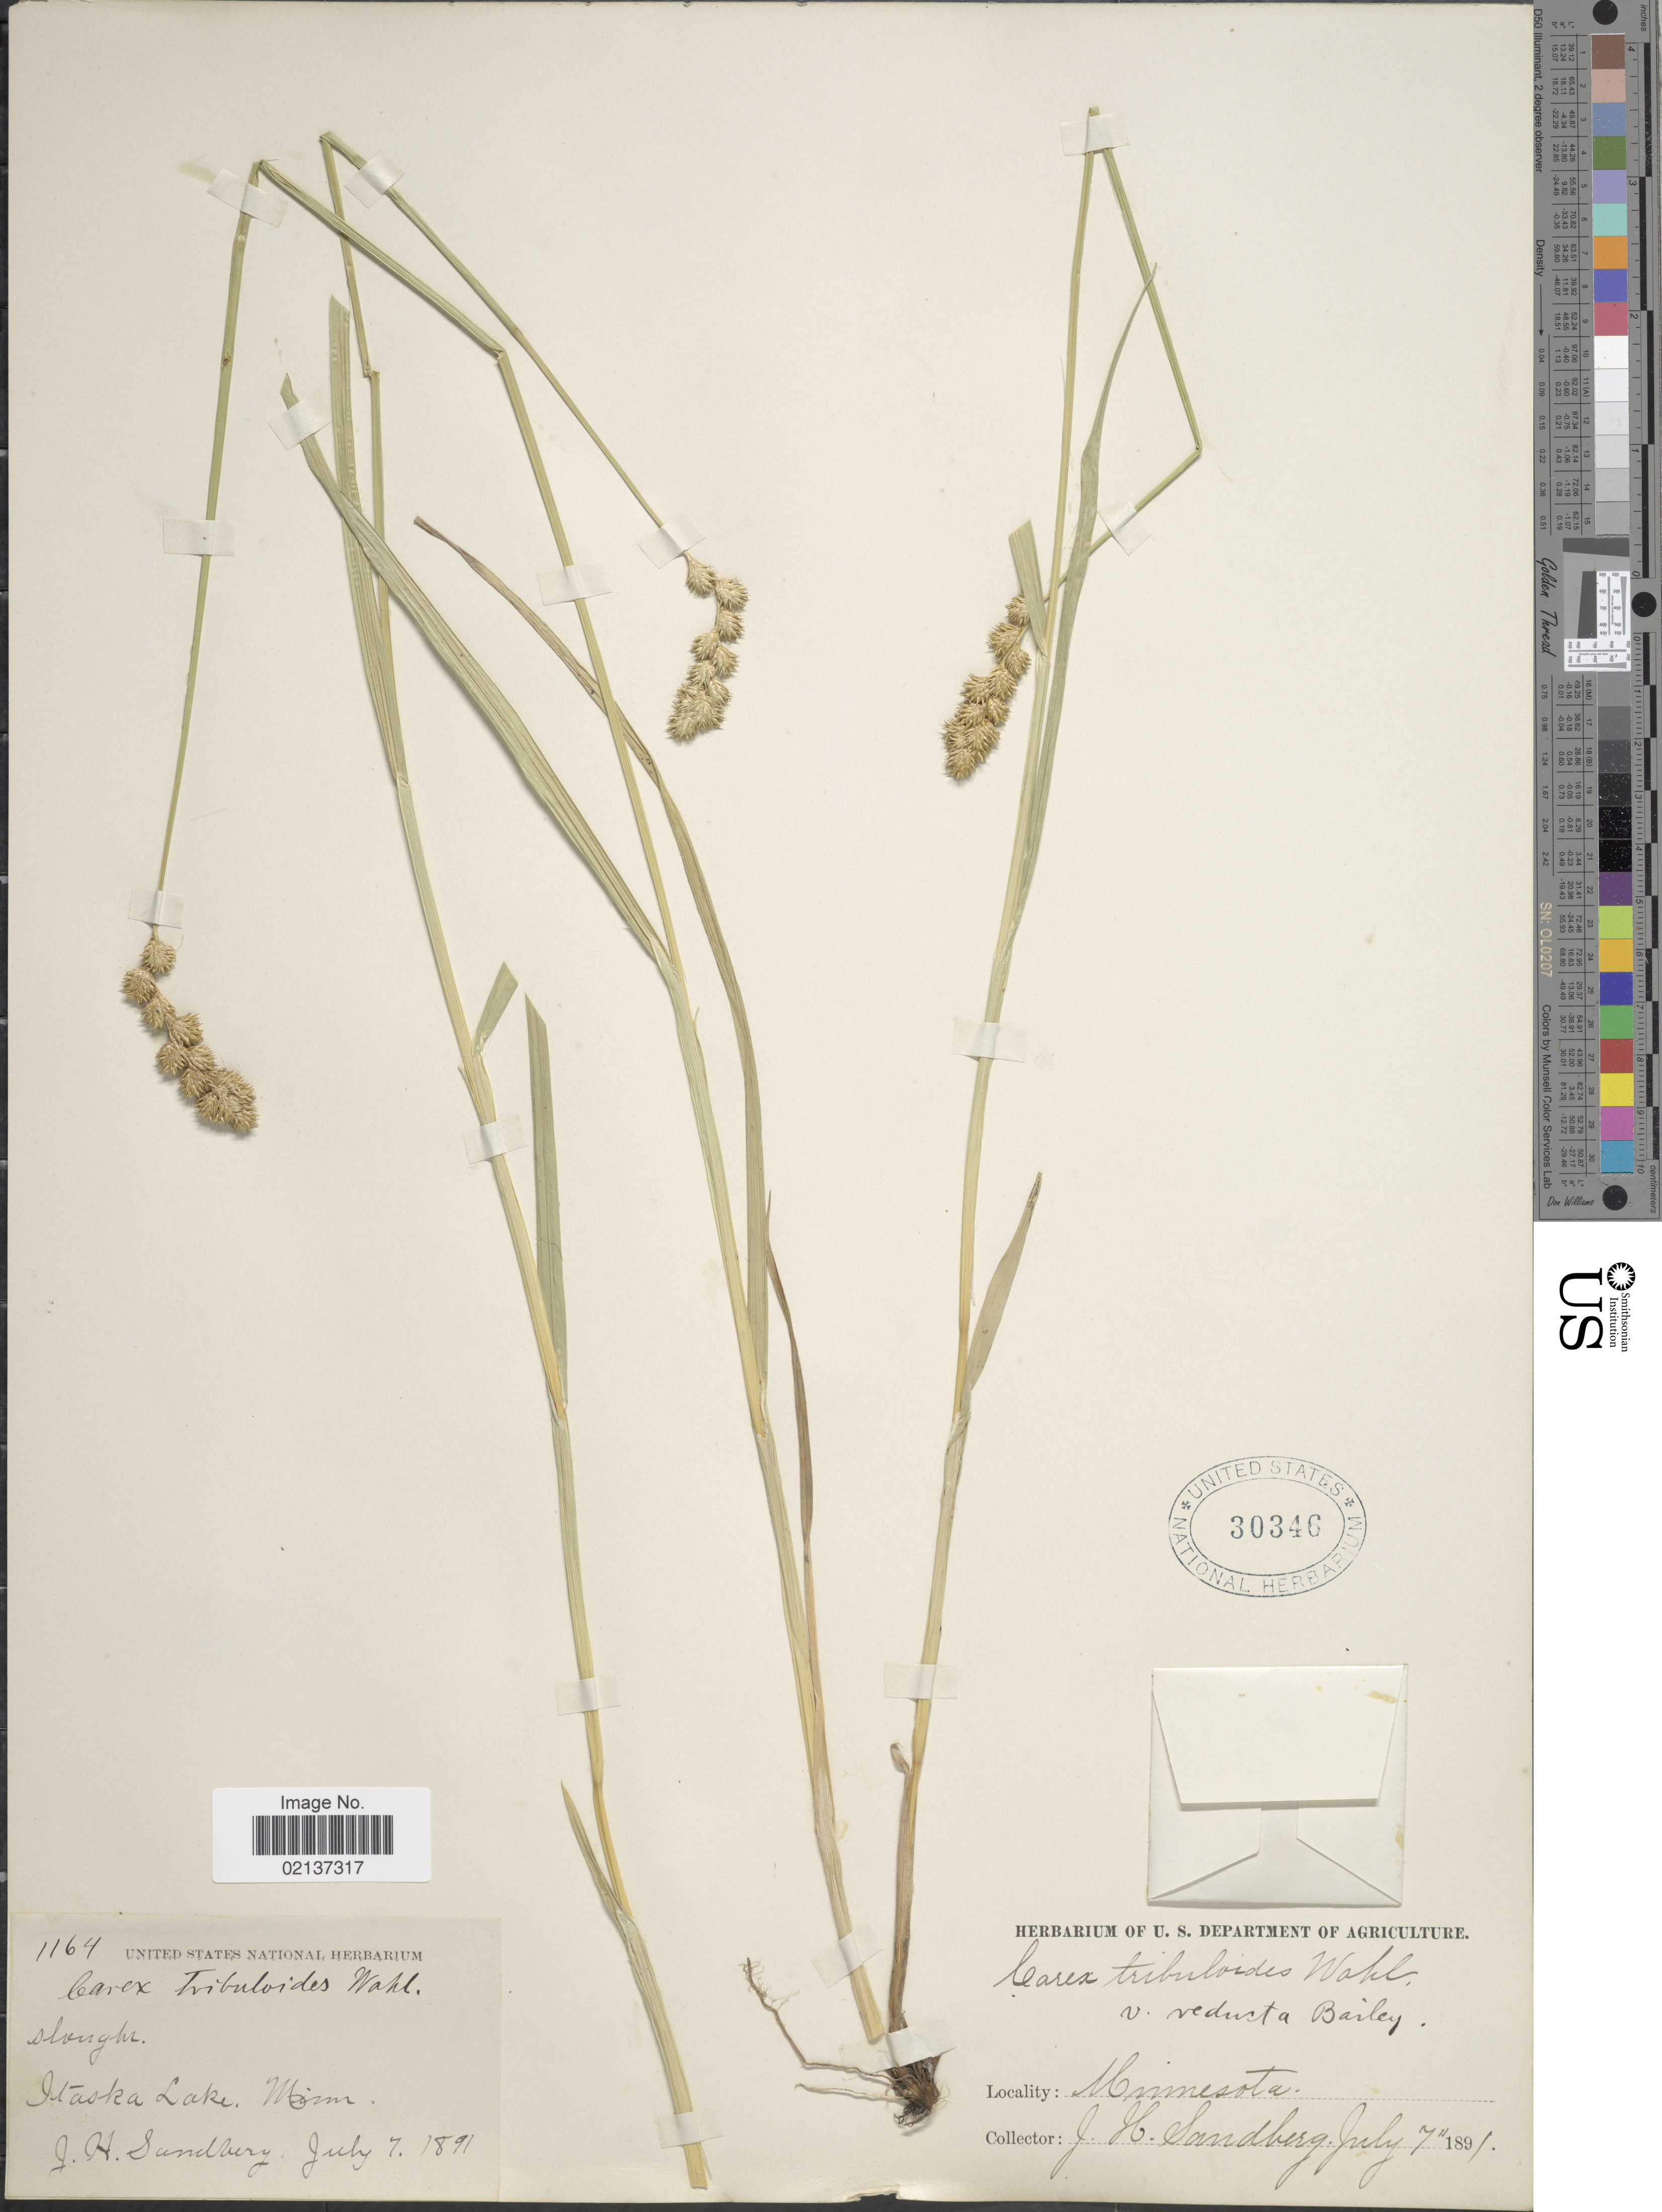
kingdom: Plantae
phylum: Tracheophyta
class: Liliopsida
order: Poales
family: Cyperaceae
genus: Carex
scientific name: Carex tribuloides var. reducta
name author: L.H. Bailey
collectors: J. H. Sandberg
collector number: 1164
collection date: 1891-07-07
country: United States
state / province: Minnesota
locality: Itaska Lake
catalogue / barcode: US 30346